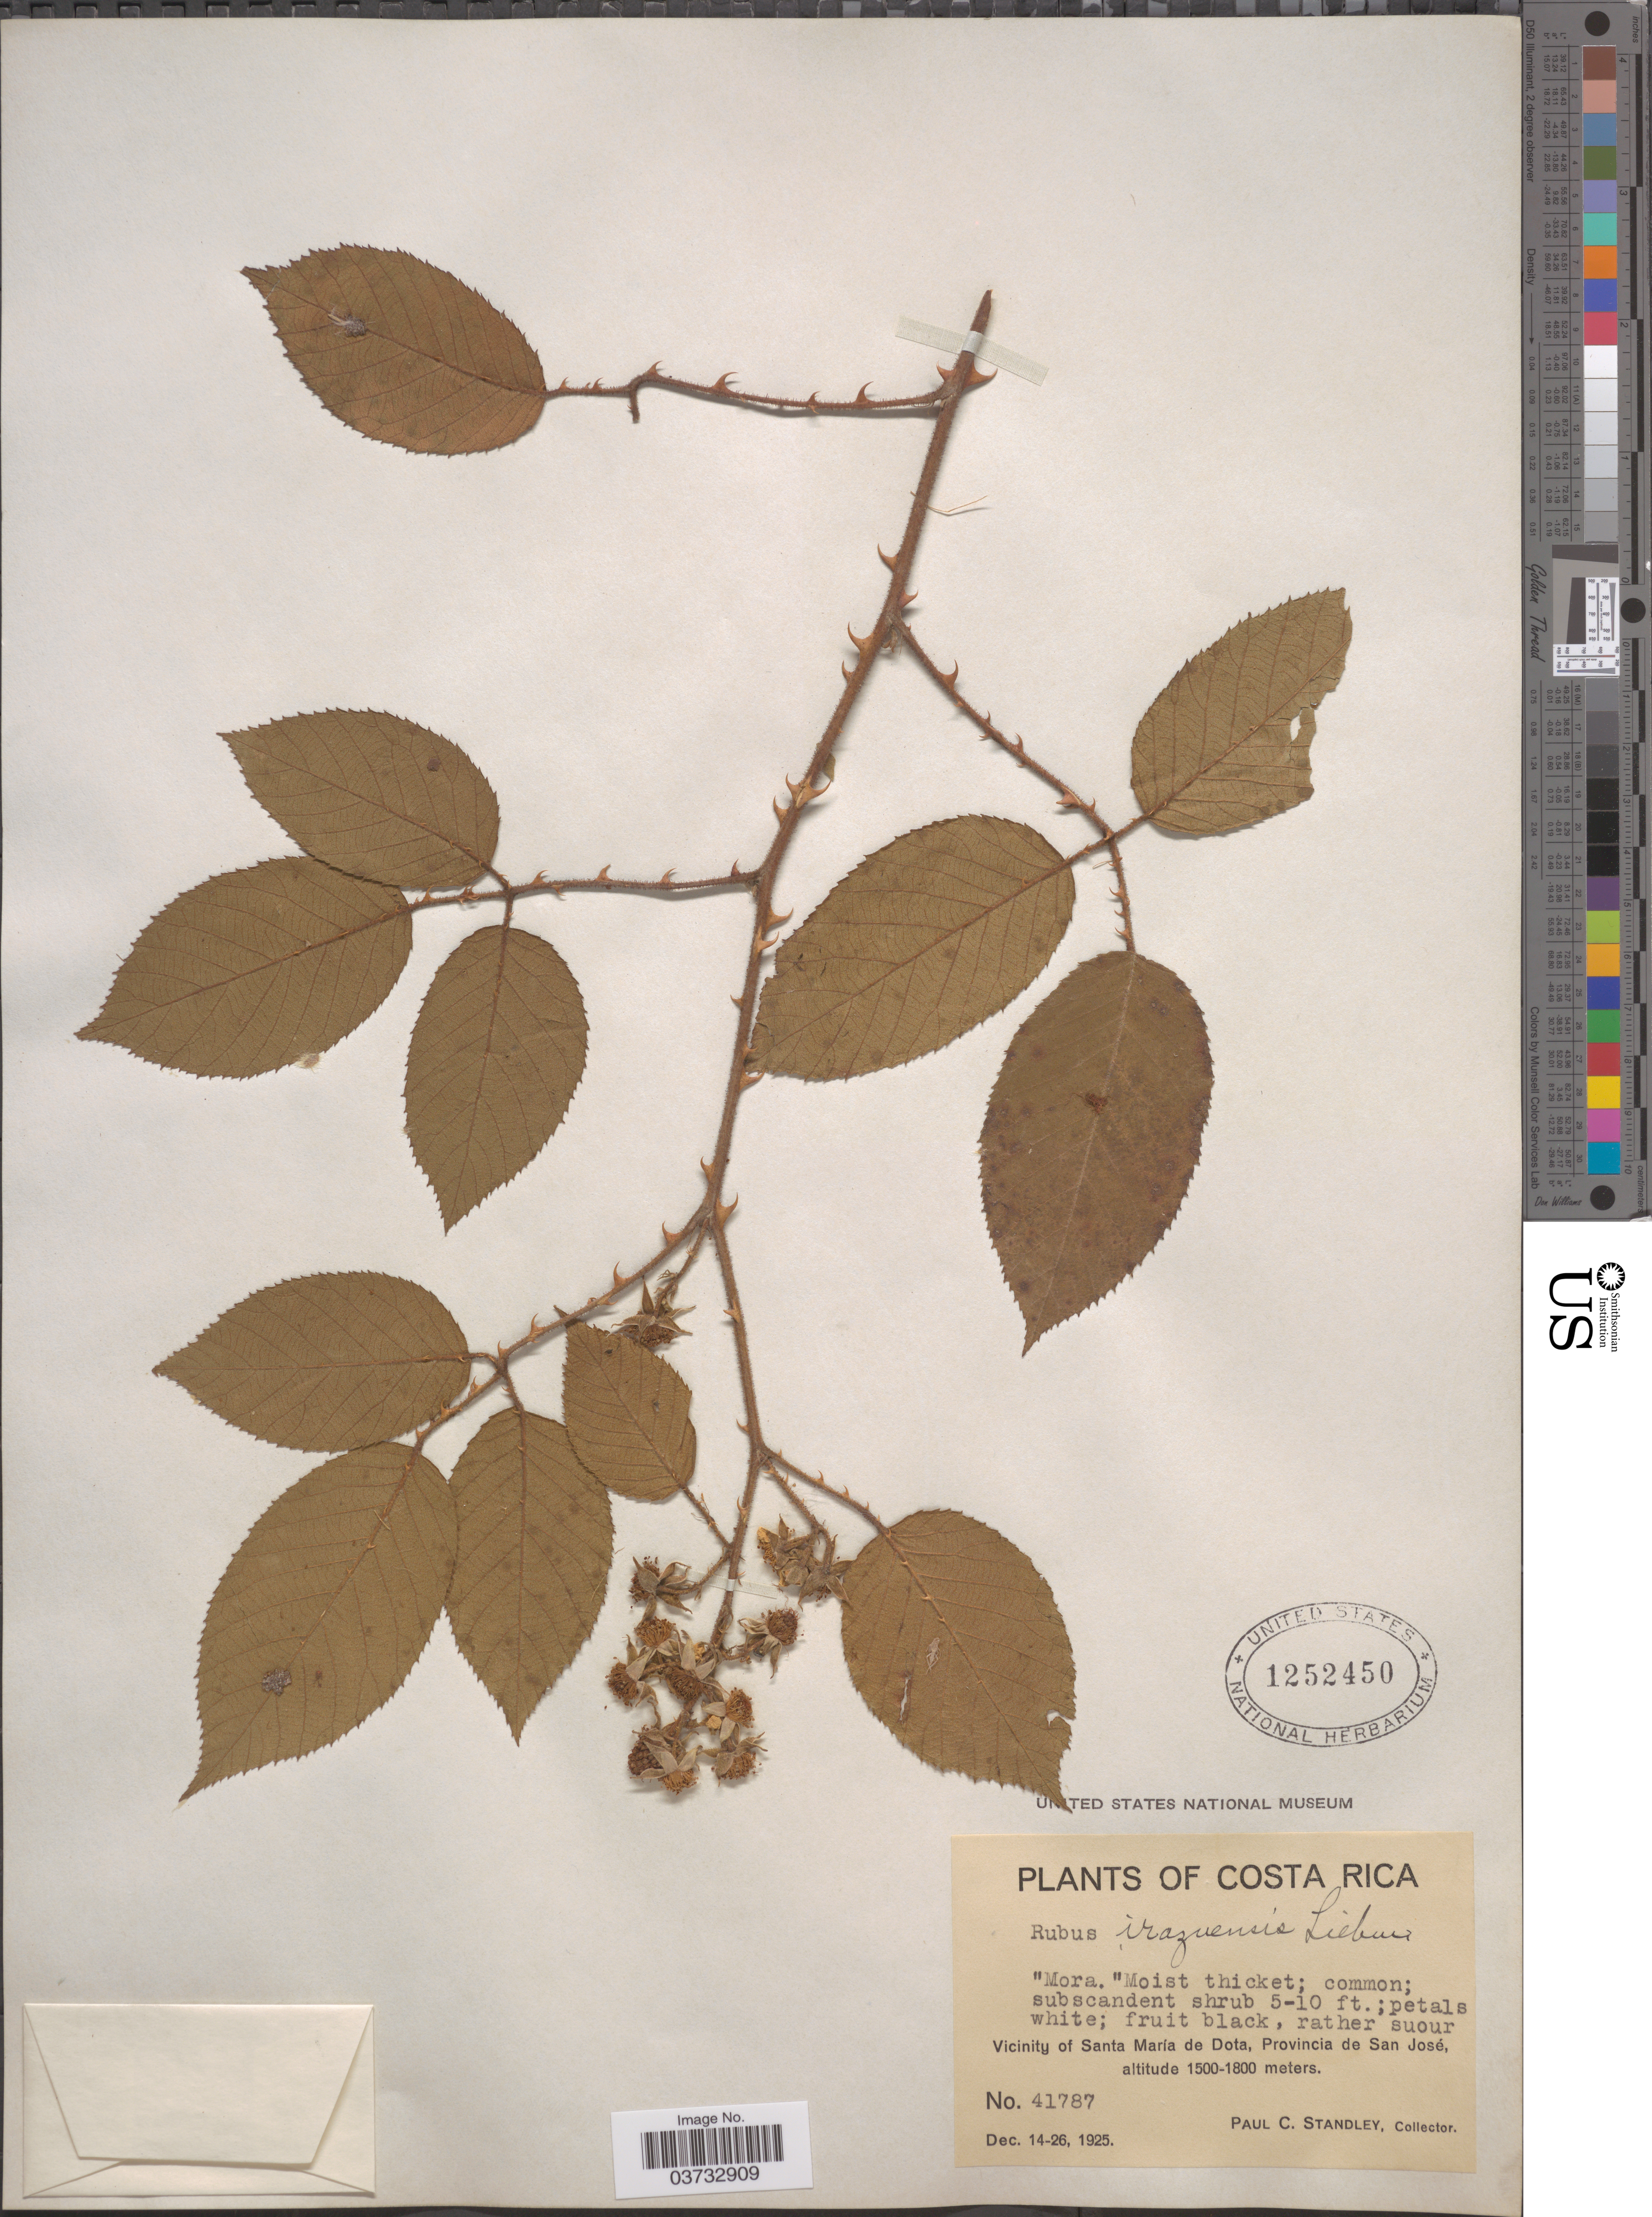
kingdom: Plantae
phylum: Tracheophyta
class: Magnoliopsida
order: Rosales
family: Rosaceae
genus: Rubus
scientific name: Rubus irasuensis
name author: Liebm.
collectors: P. C. Standley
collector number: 41787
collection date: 1925-12-14/1925-12-26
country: Costa Rica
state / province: San José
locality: Vicinity of Santa María de Dota.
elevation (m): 1500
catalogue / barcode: US 1252450